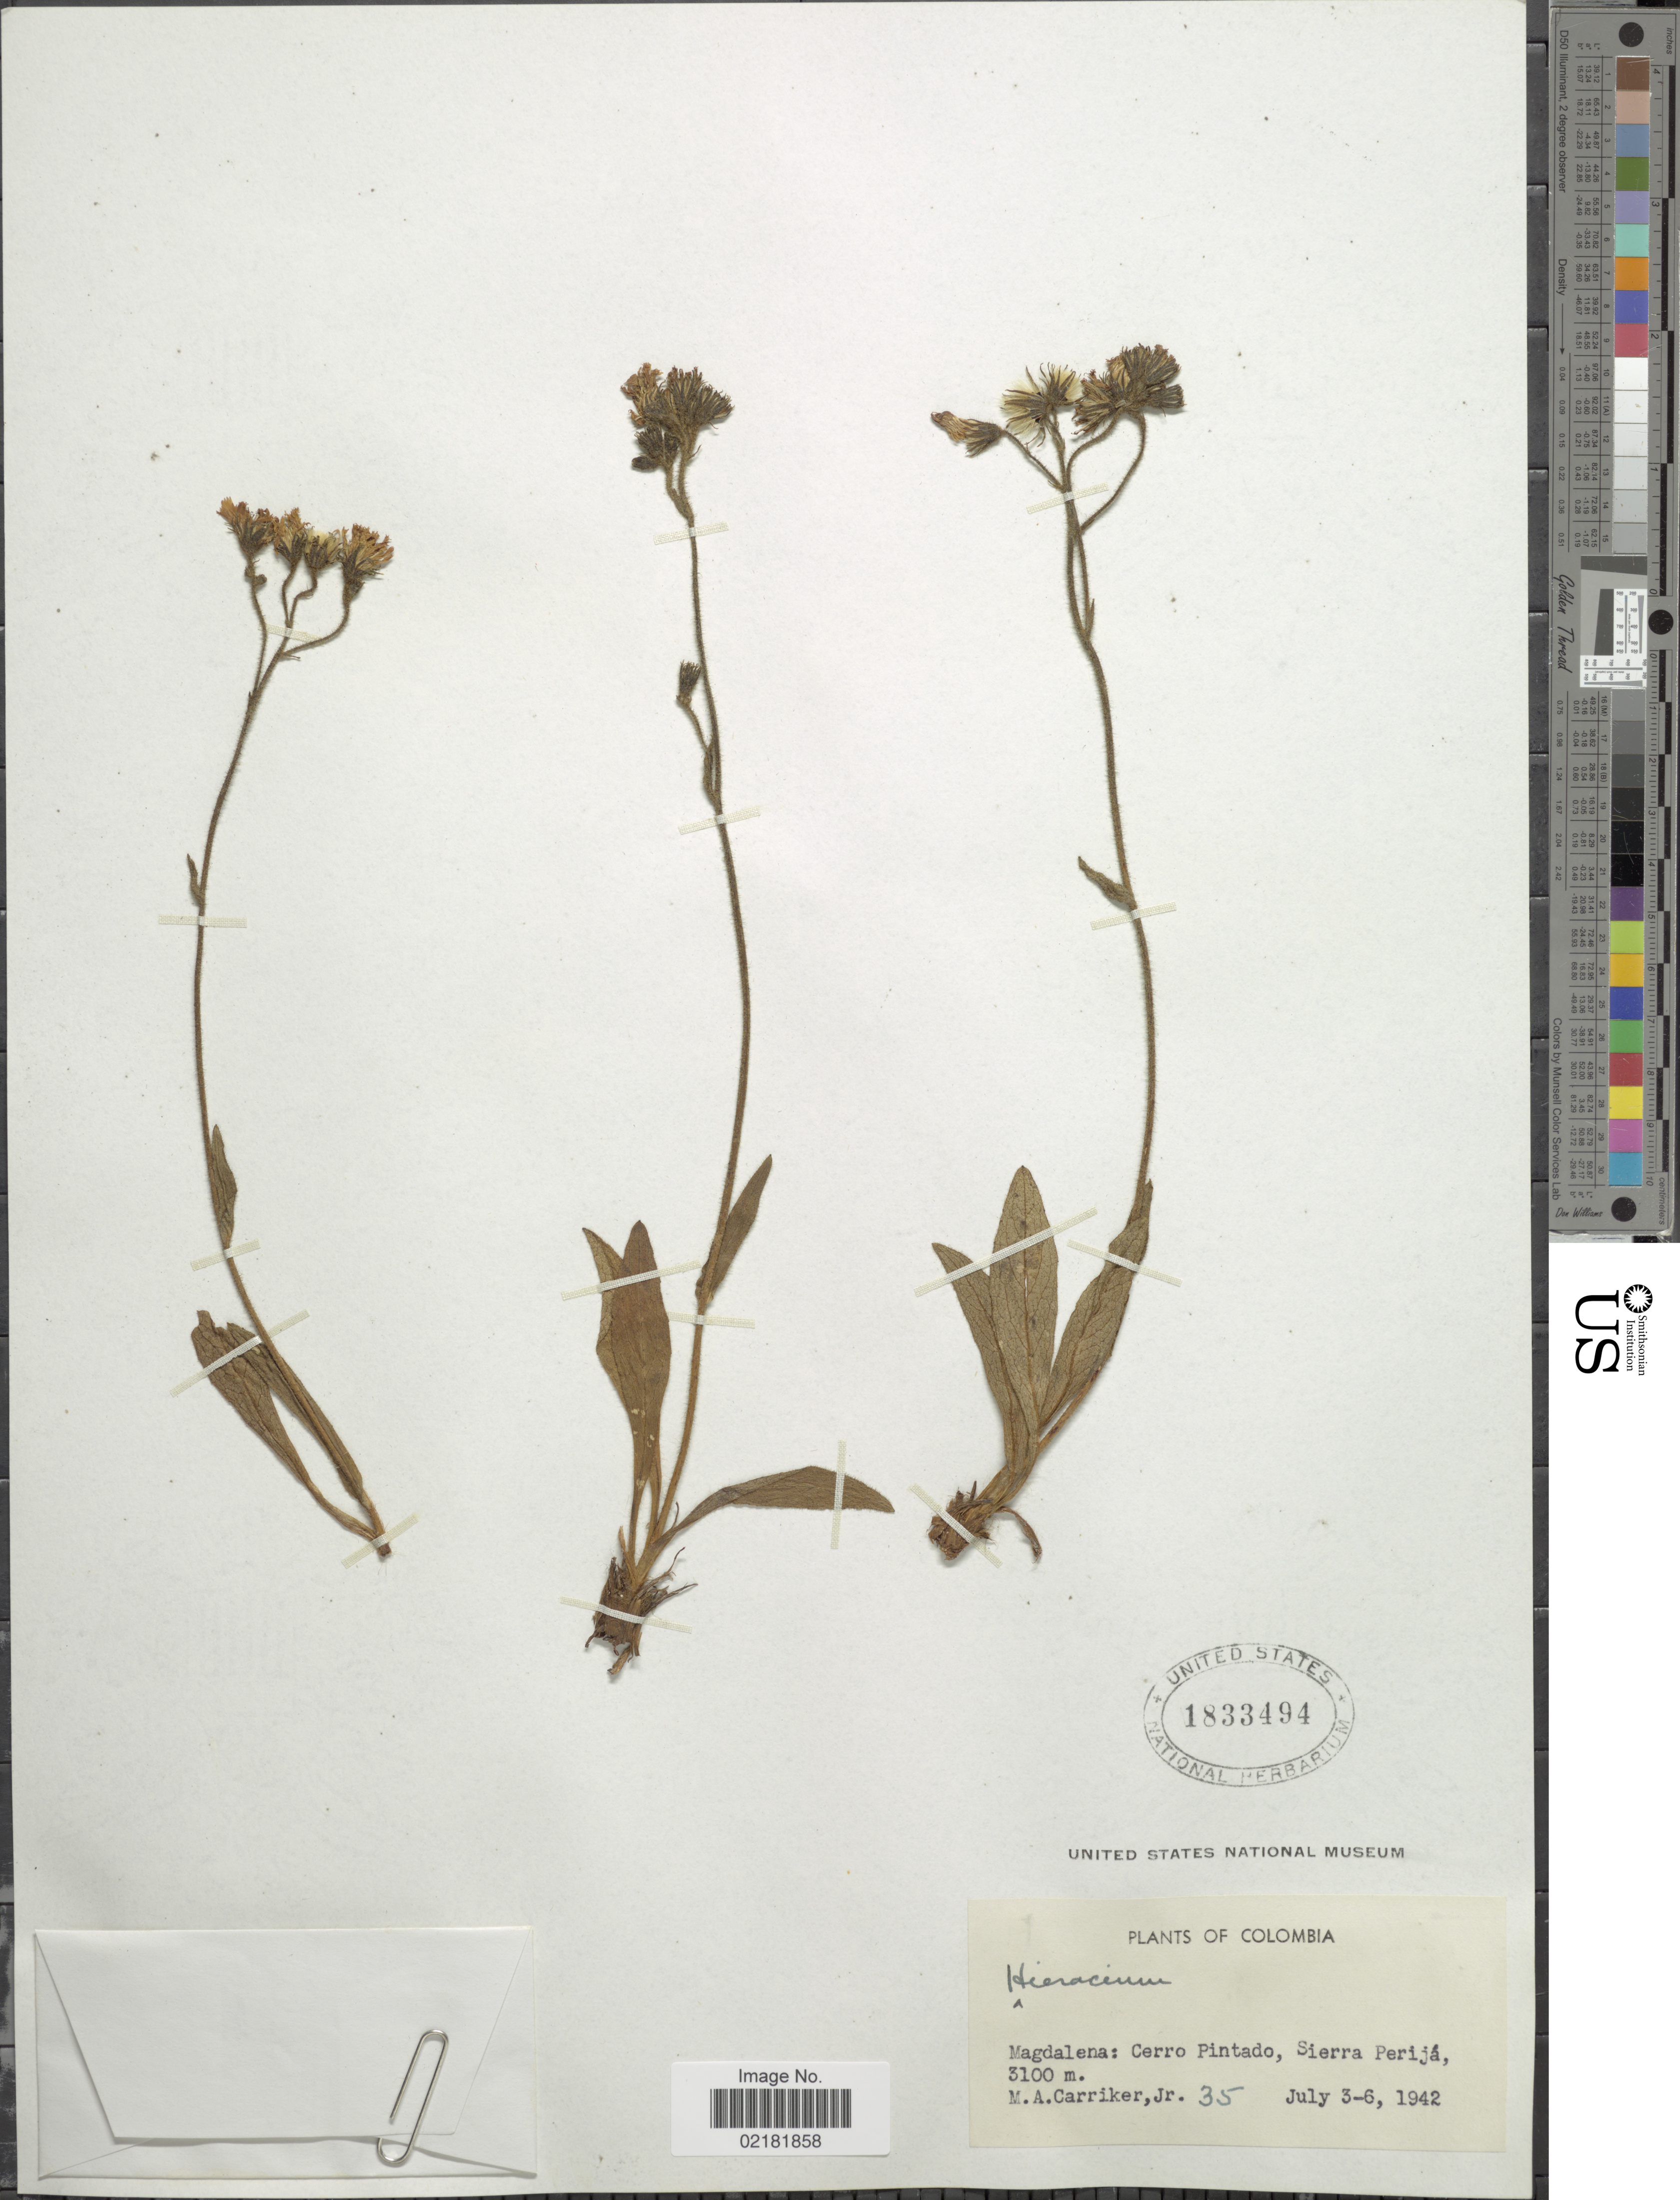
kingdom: Plantae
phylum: Tracheophyta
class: Magnoliopsida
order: Asterales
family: Asteraceae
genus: Hieracium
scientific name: Hieracium repandulare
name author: Druce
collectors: M. A. Carriker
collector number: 35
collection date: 1942-07-03/1942-07-06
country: Colombia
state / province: Magdalena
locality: Cerro Pintado, Sierra Perija.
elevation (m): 3100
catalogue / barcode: US 1833494